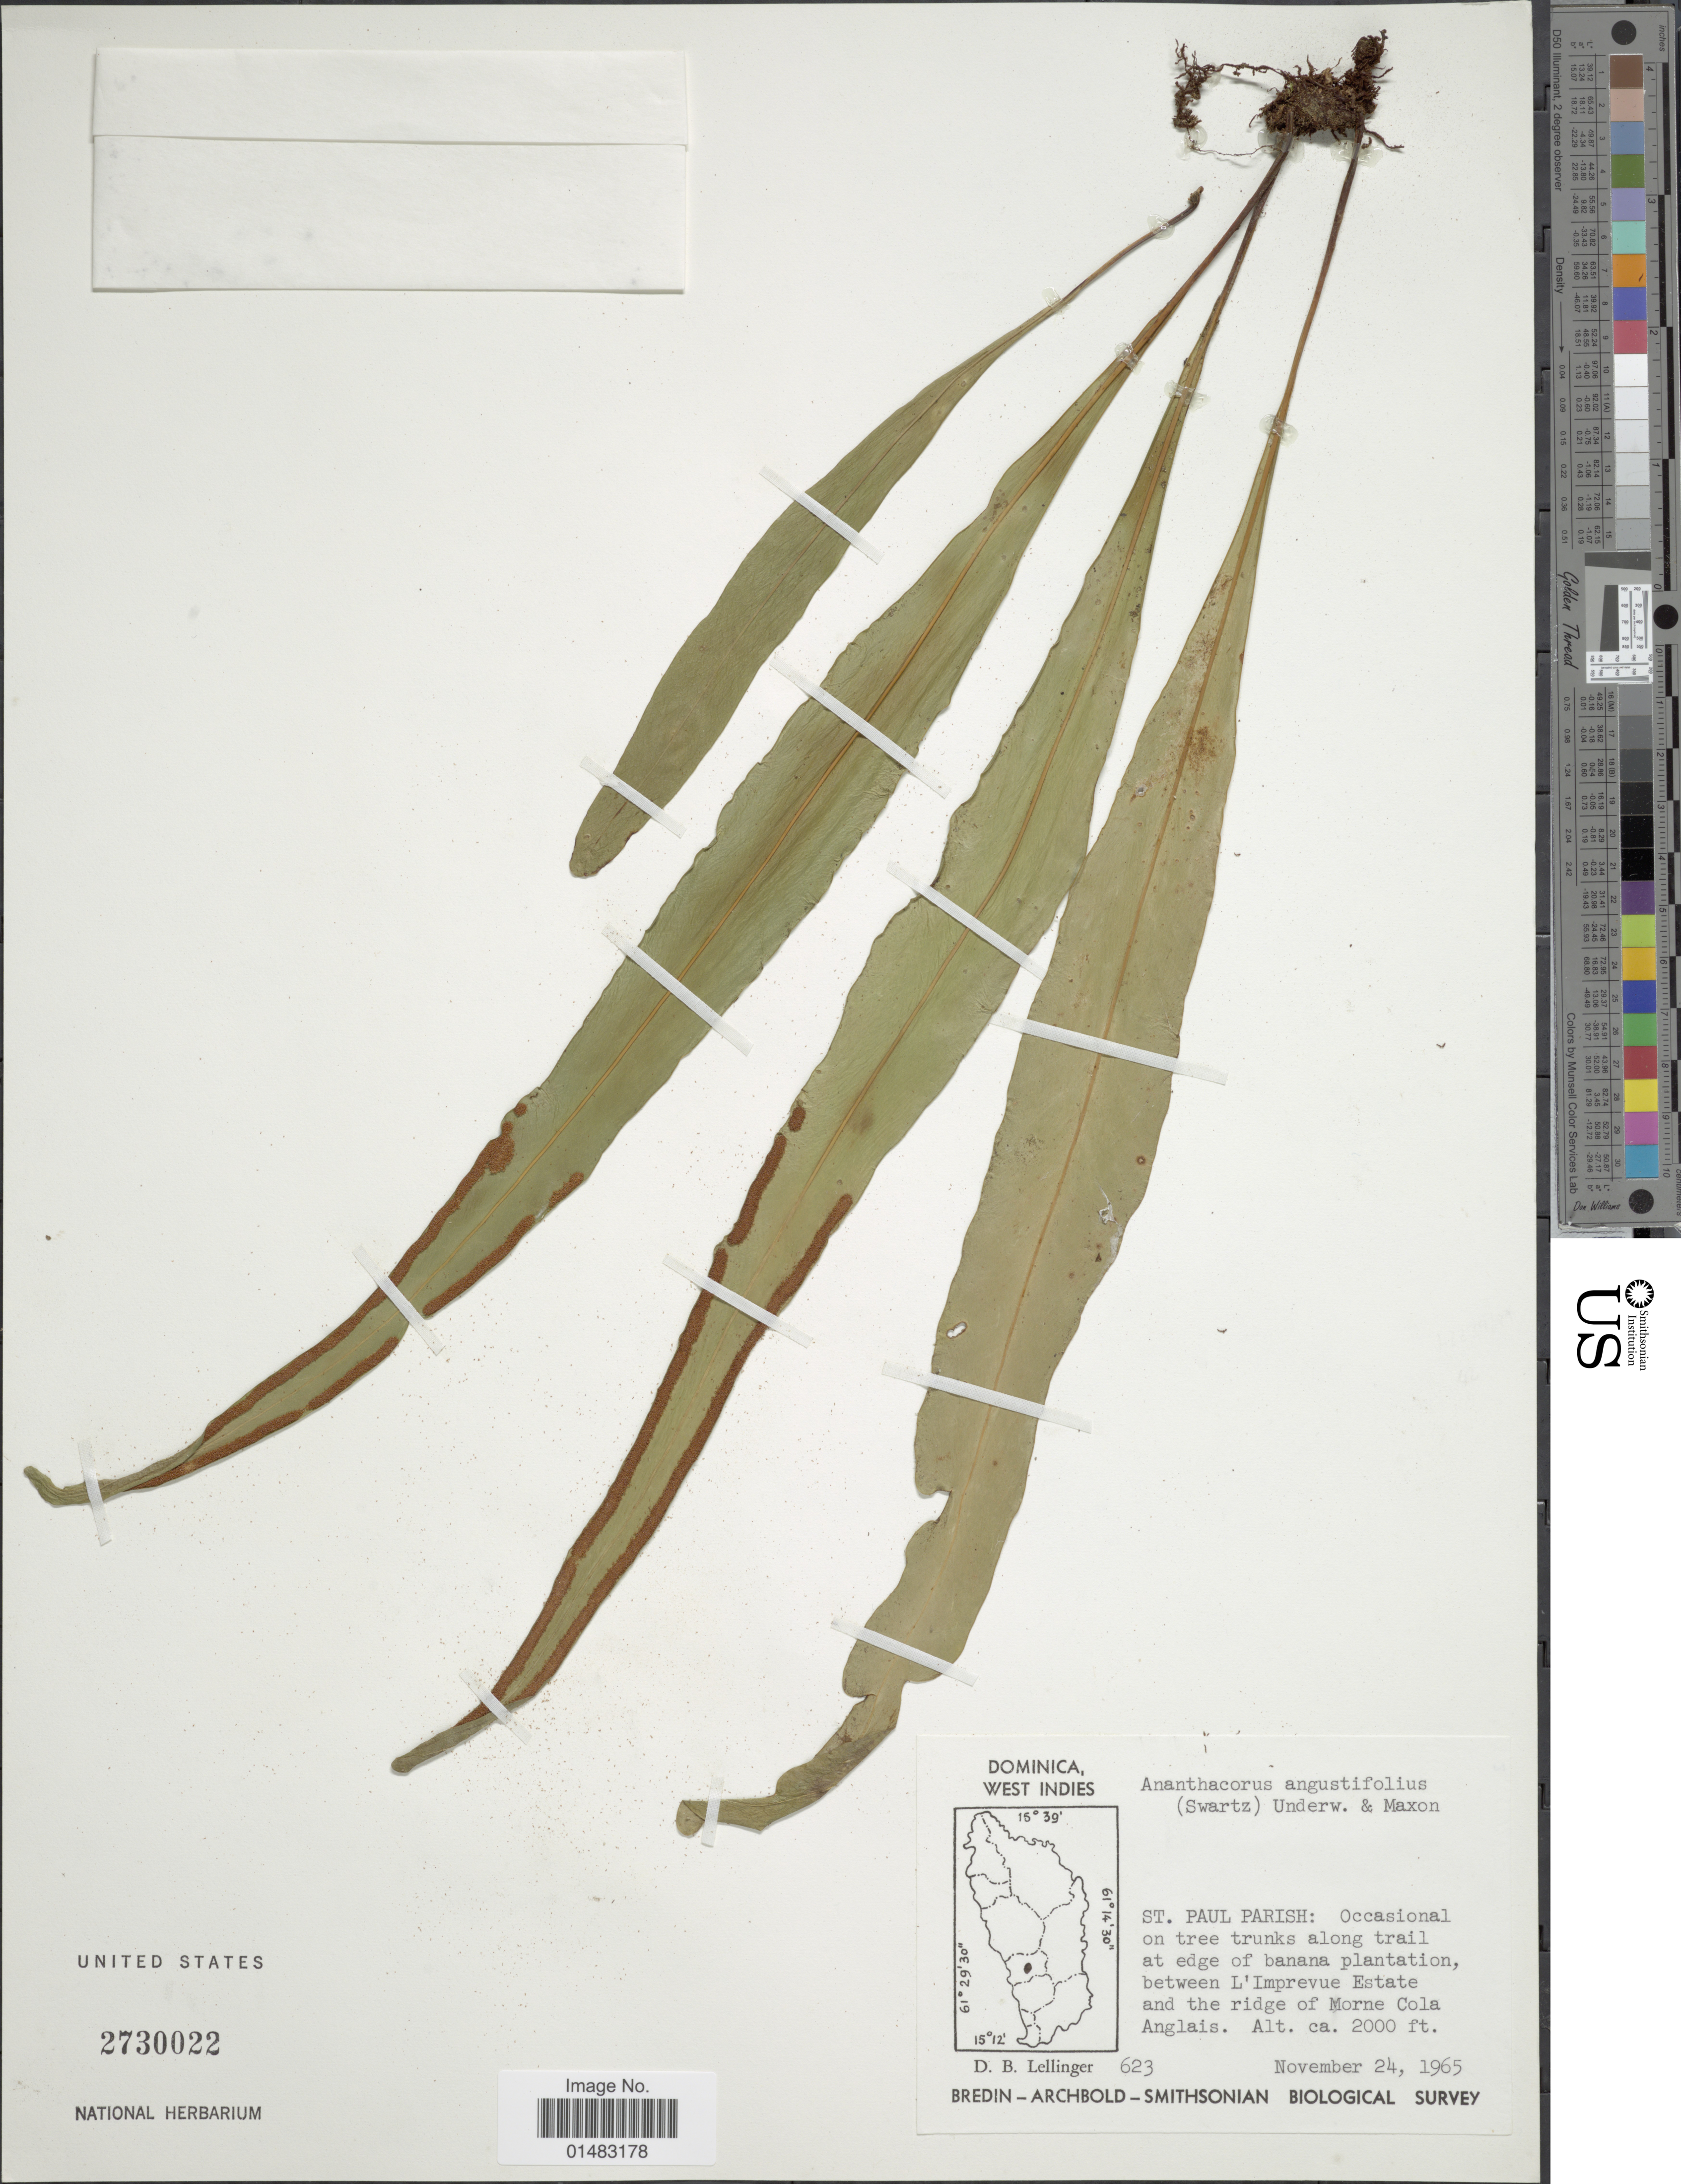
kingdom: Plantae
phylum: Tracheophyta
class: Polypodiopsida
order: Polypodiales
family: Pteridaceae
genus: Ananthacorus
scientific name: Ananthacorus angustifolius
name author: (Sw.) Underw. & Maxon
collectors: D. B. Lellinger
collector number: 623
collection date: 1965-11-24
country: Dominica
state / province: St. Paul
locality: Between L'Imrevue Estate and the ridge of Morne Cola Anglais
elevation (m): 610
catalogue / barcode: US 2730022